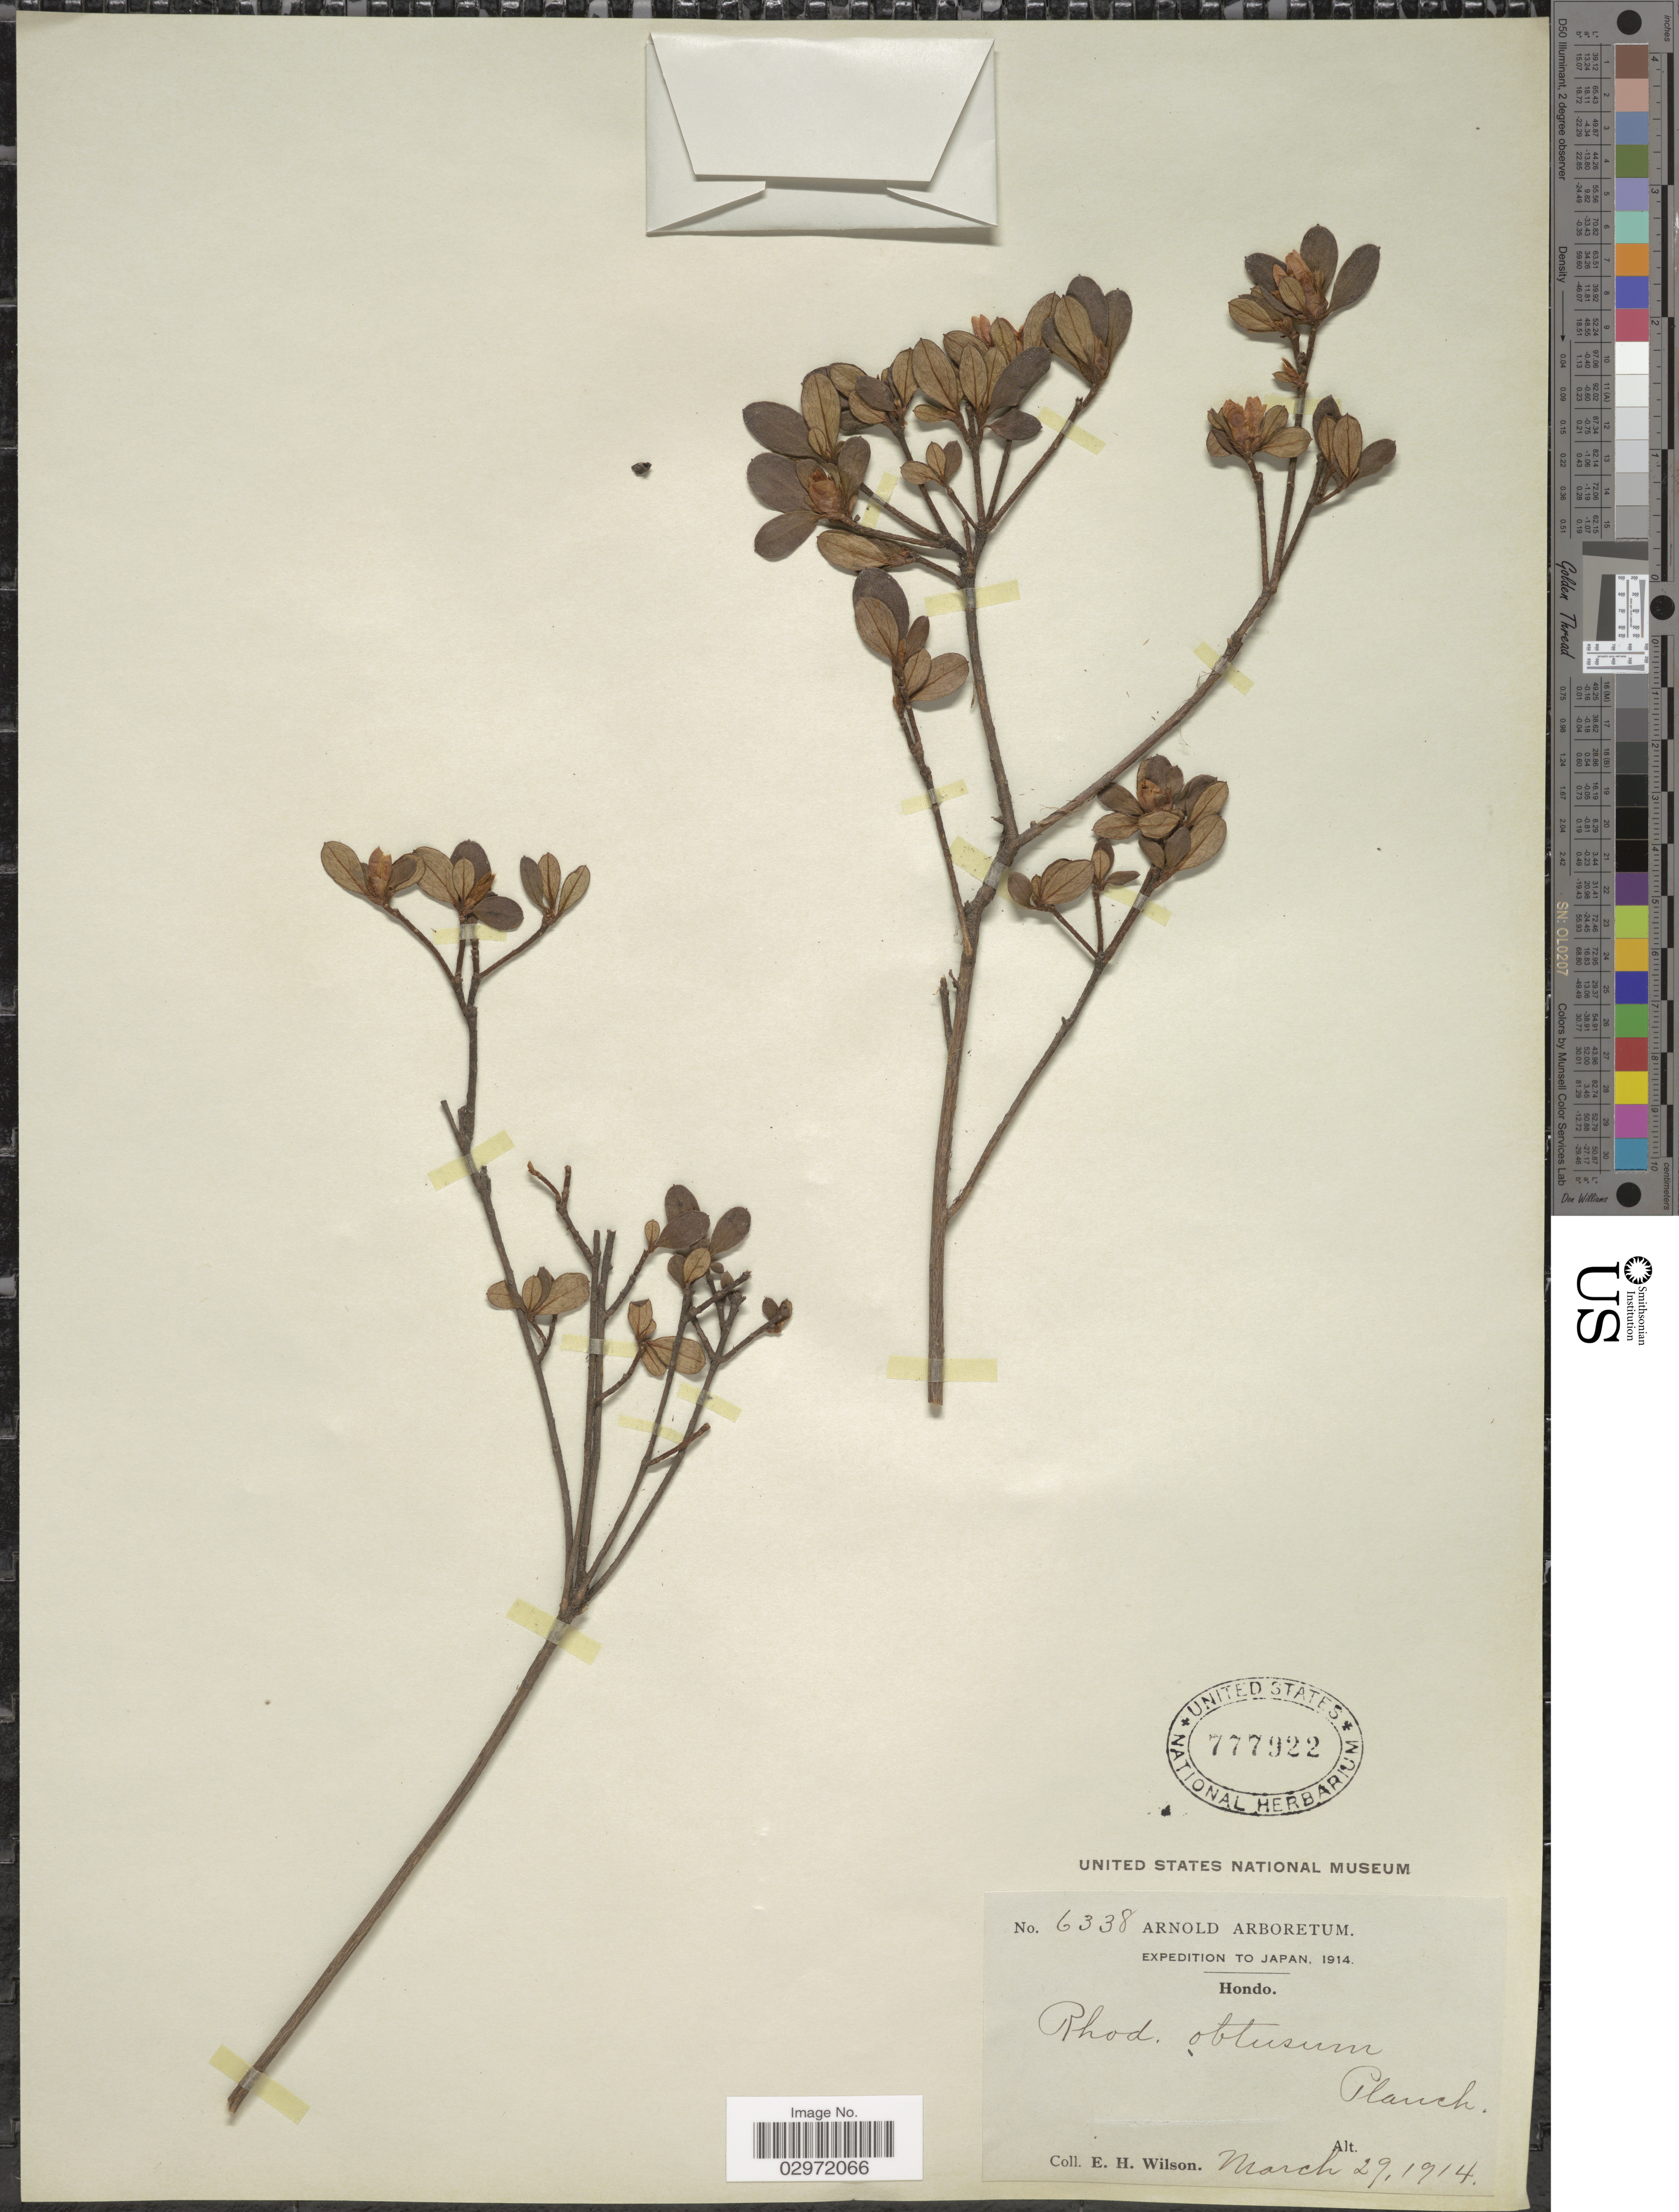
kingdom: Plantae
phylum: Tracheophyta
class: Magnoliopsida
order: Ericales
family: Ericaceae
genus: Rhododendron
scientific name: Rhododendron obtusum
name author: (Lindl.) Planch.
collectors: E. Wilson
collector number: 6338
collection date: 1914-03-29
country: Japan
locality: Hondo.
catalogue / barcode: US 777922